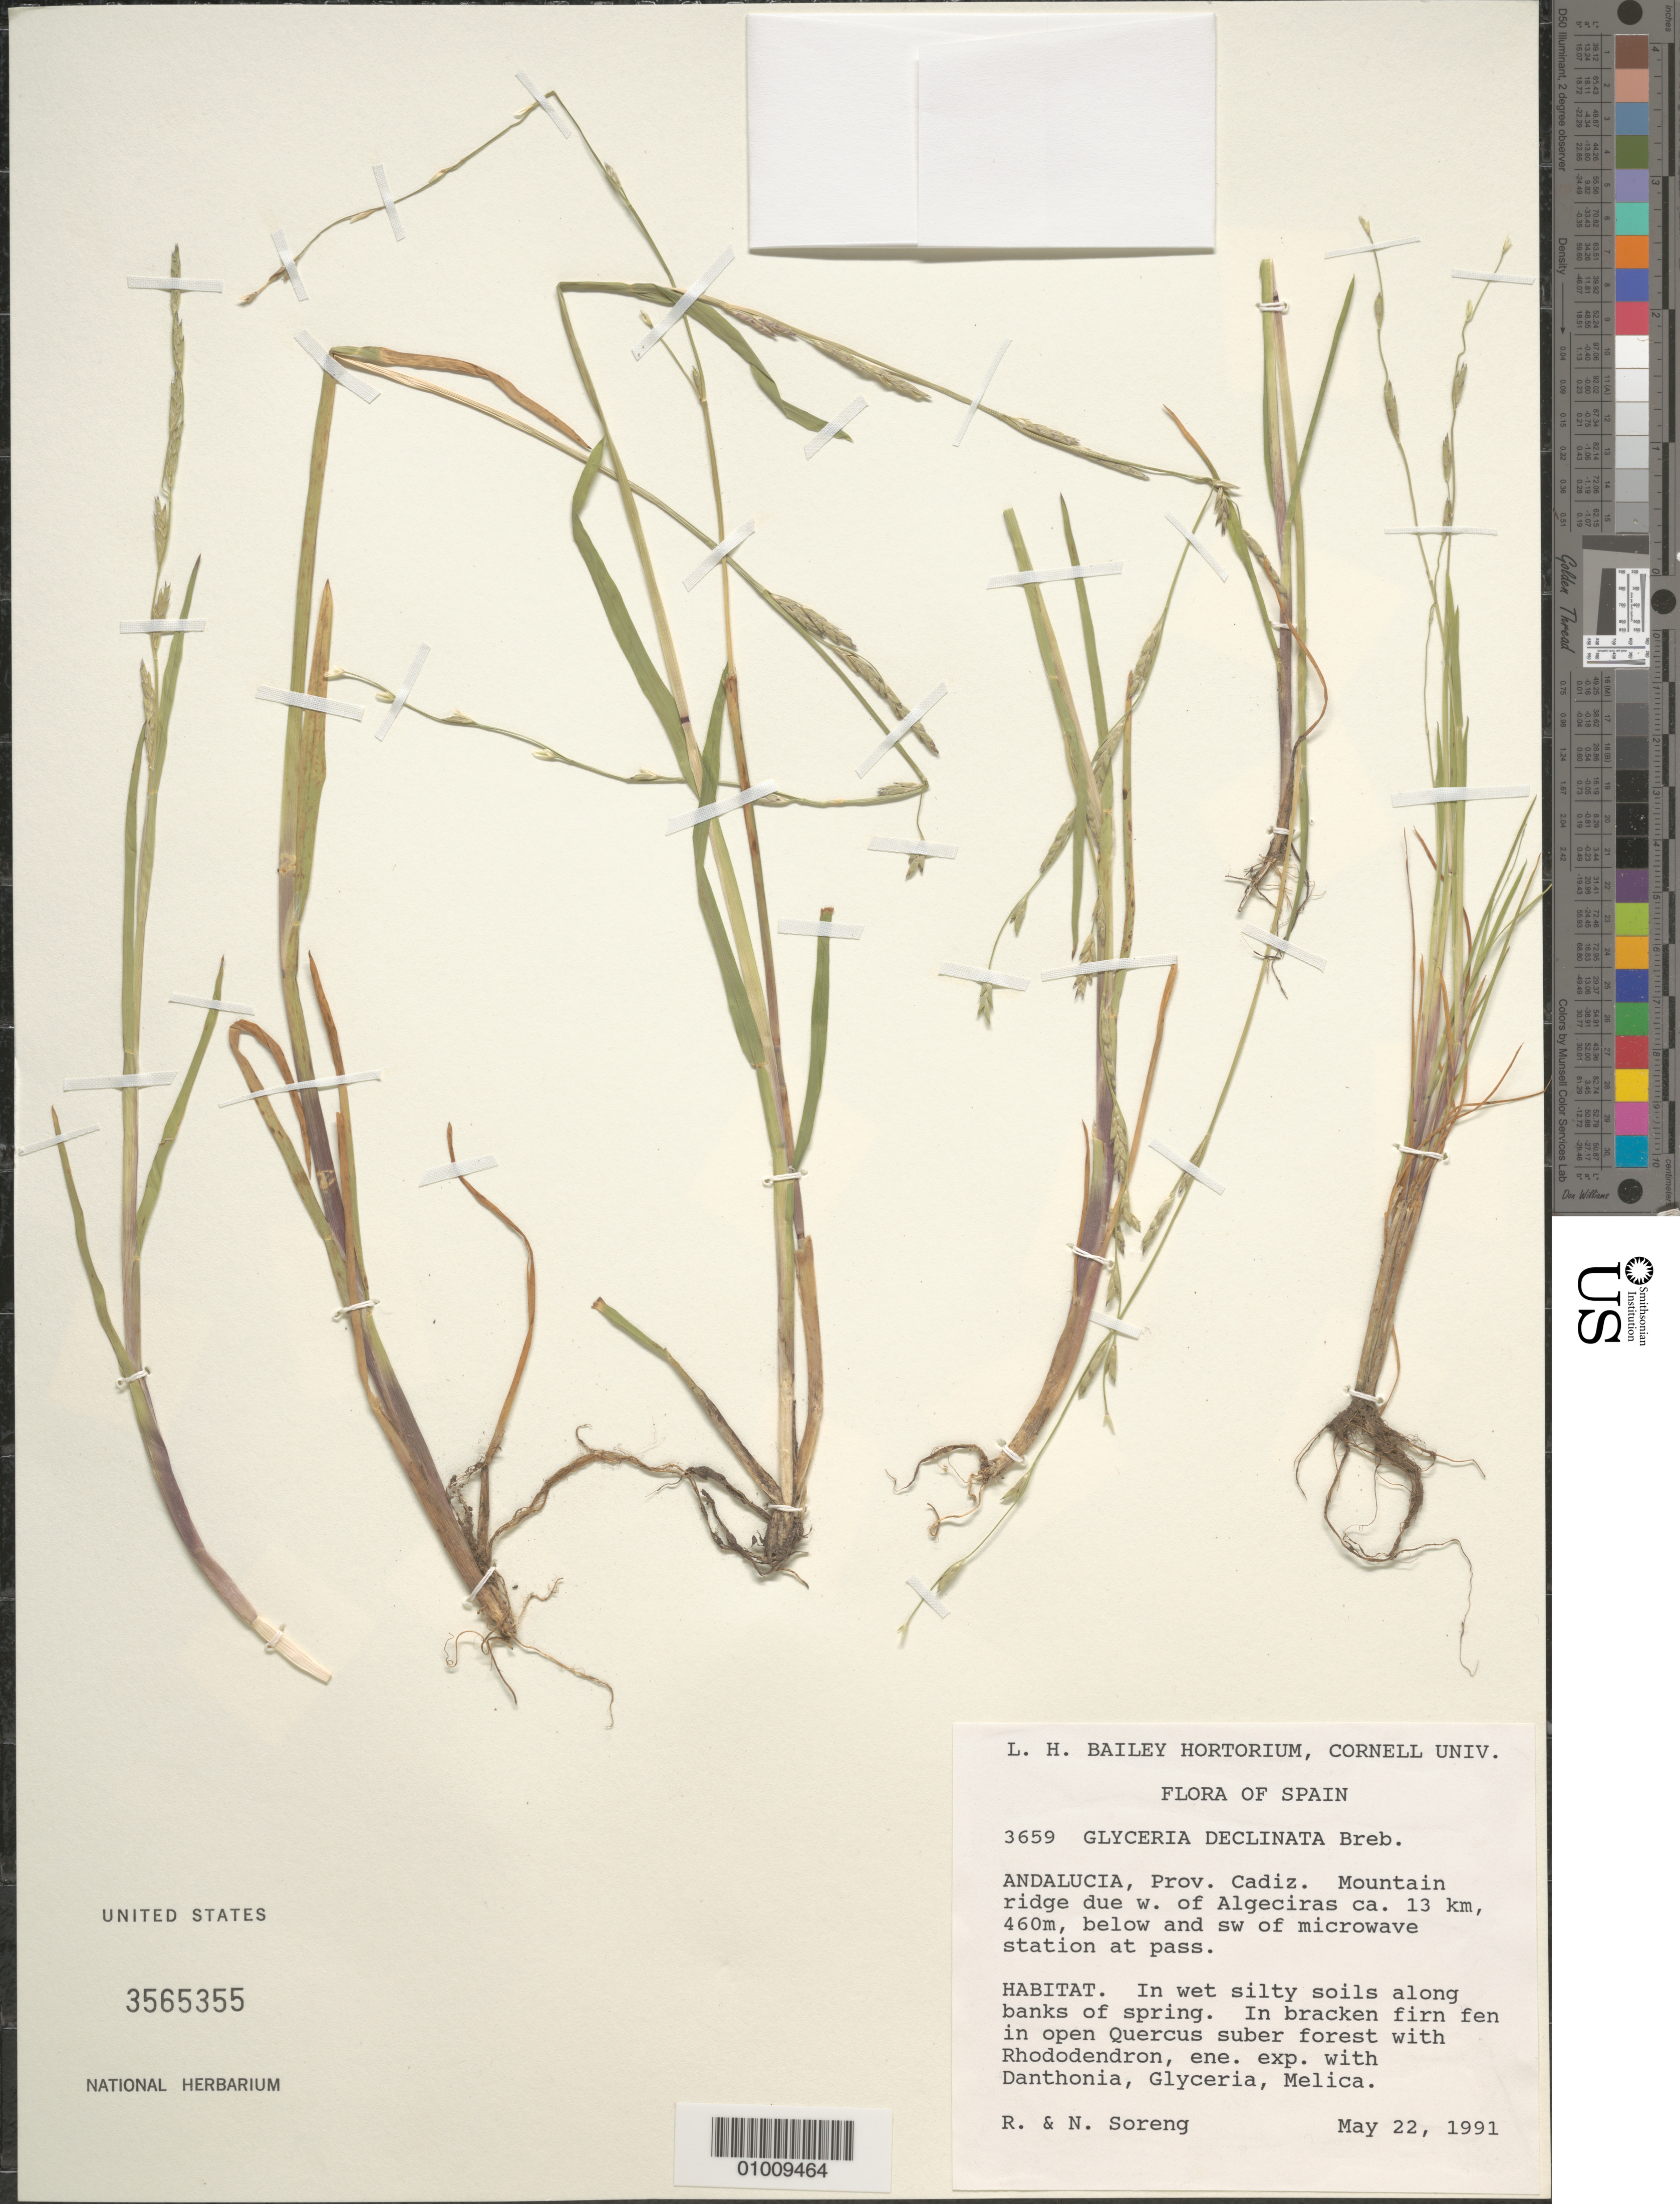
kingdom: Plantae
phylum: Tracheophyta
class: Liliopsida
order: Poales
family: Poaceae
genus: Glyceria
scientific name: Glyceria declinata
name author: Bréb.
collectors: R. J. Soreng & N. L. Soreng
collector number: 3659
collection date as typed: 22 May 1991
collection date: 1991-05-22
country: Spain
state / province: Andalucia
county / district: Cadiz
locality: Mountain ridge due W of Algeciras ca. 13 km, 460m, below and SW of microwave station at pass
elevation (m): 460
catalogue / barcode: US 3565355